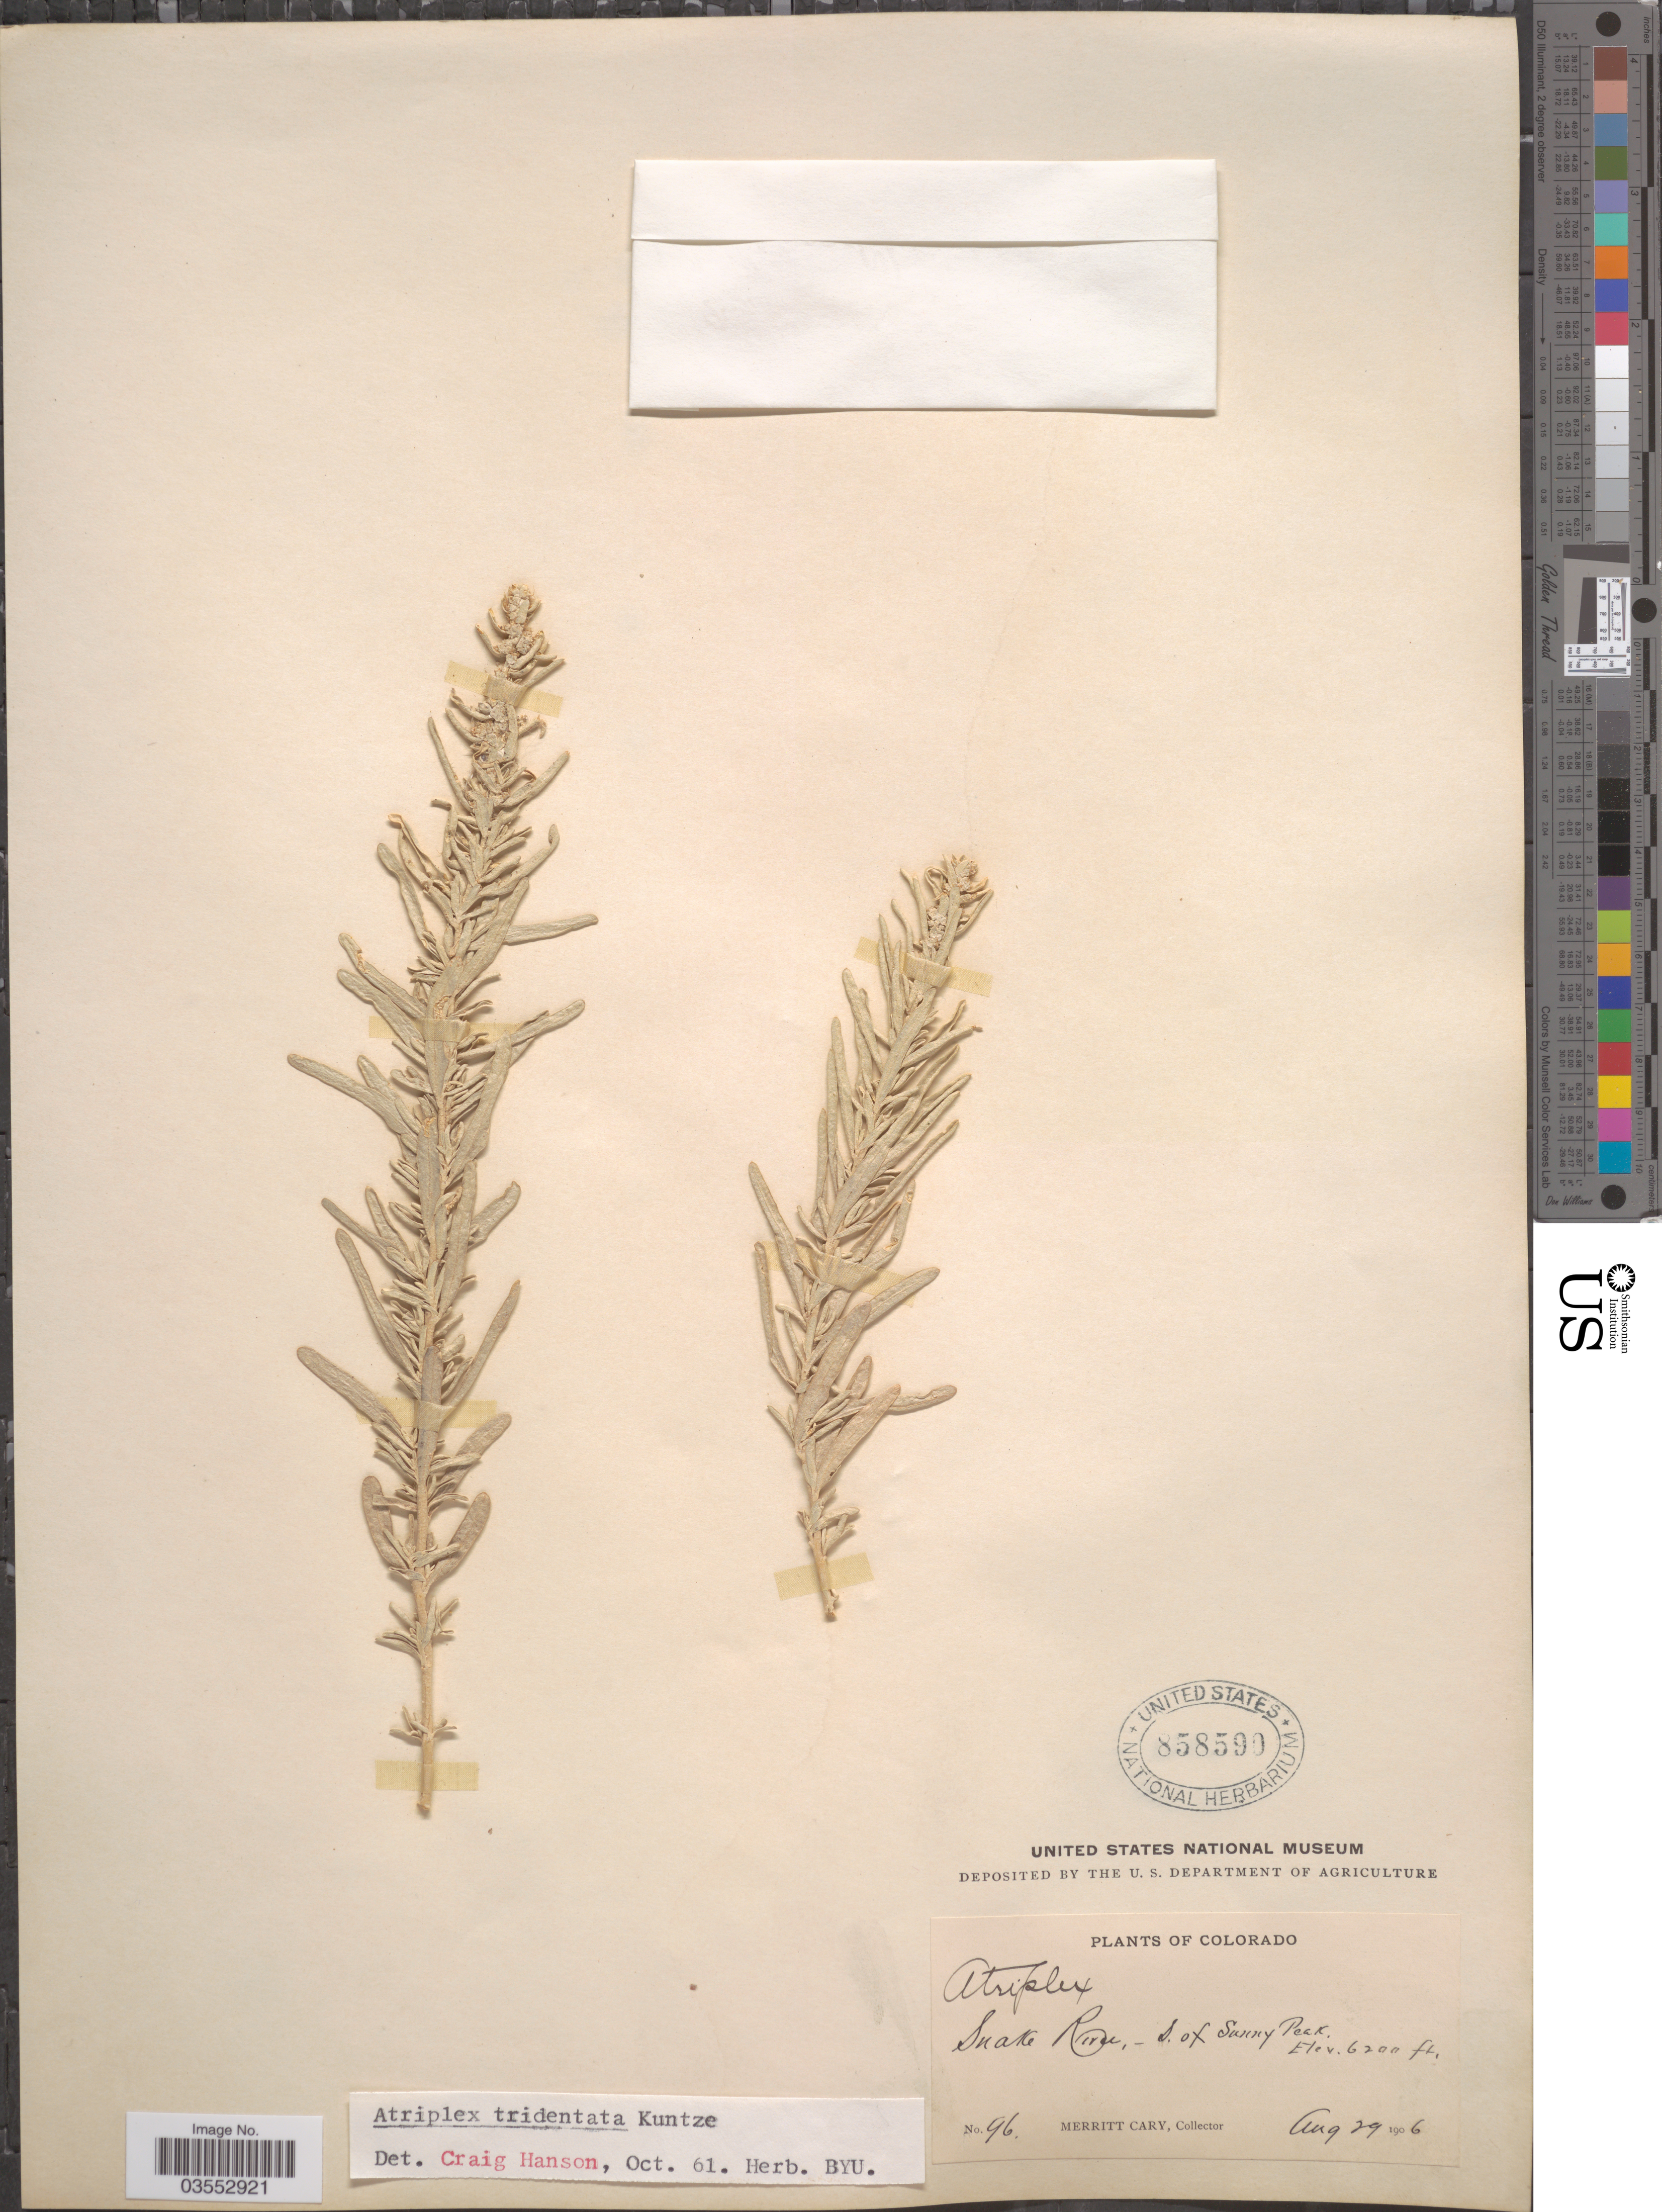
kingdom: Plantae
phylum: Tracheophyta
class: Magnoliopsida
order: Caryophyllales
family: Amaranthaceae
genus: Atriplex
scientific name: Atriplex tridentata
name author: Kuntze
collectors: M. Cary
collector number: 96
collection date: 1906-08-29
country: United States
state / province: Colorado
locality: Snake River, S. of Sunny Peak.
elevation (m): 1890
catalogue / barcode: US 858590